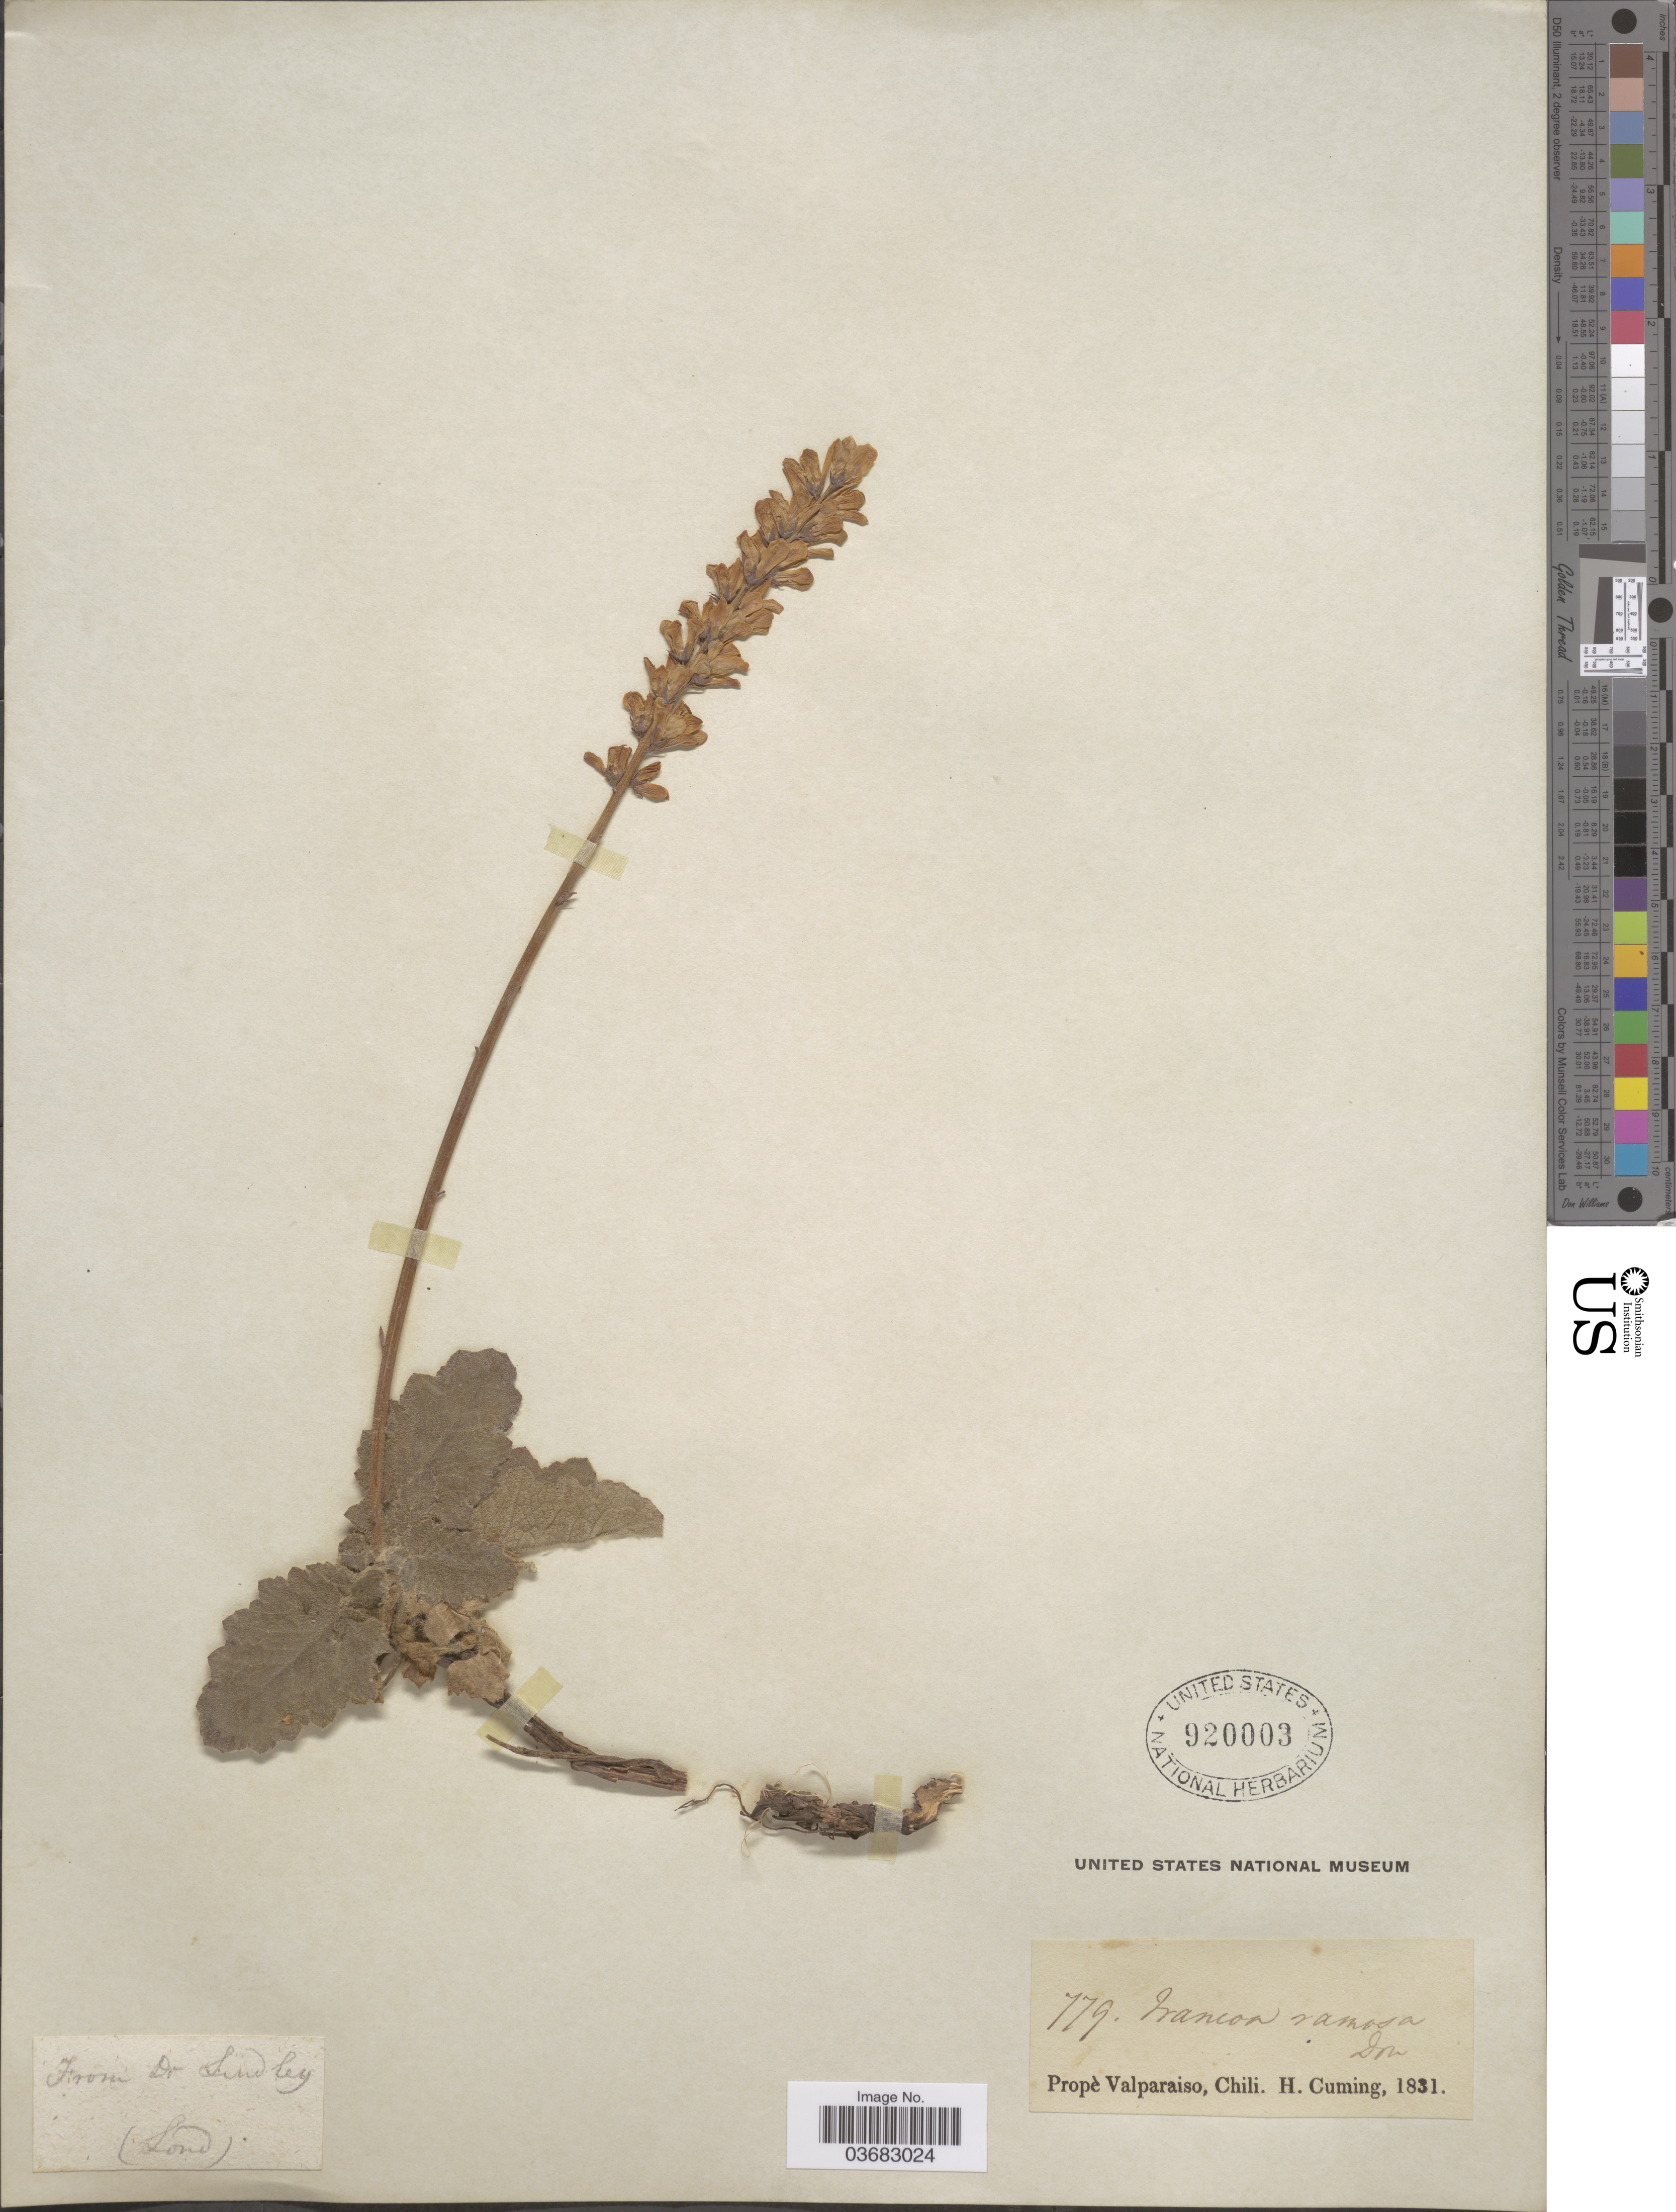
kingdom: Plantae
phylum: Tracheophyta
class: Magnoliopsida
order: Geraniales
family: Francoaceae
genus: Francoa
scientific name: Francoa ramosa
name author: D. Don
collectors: H. Cuming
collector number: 779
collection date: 1831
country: Chile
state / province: Valparaíso (V)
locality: Prope Valparaiso.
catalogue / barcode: US 920003